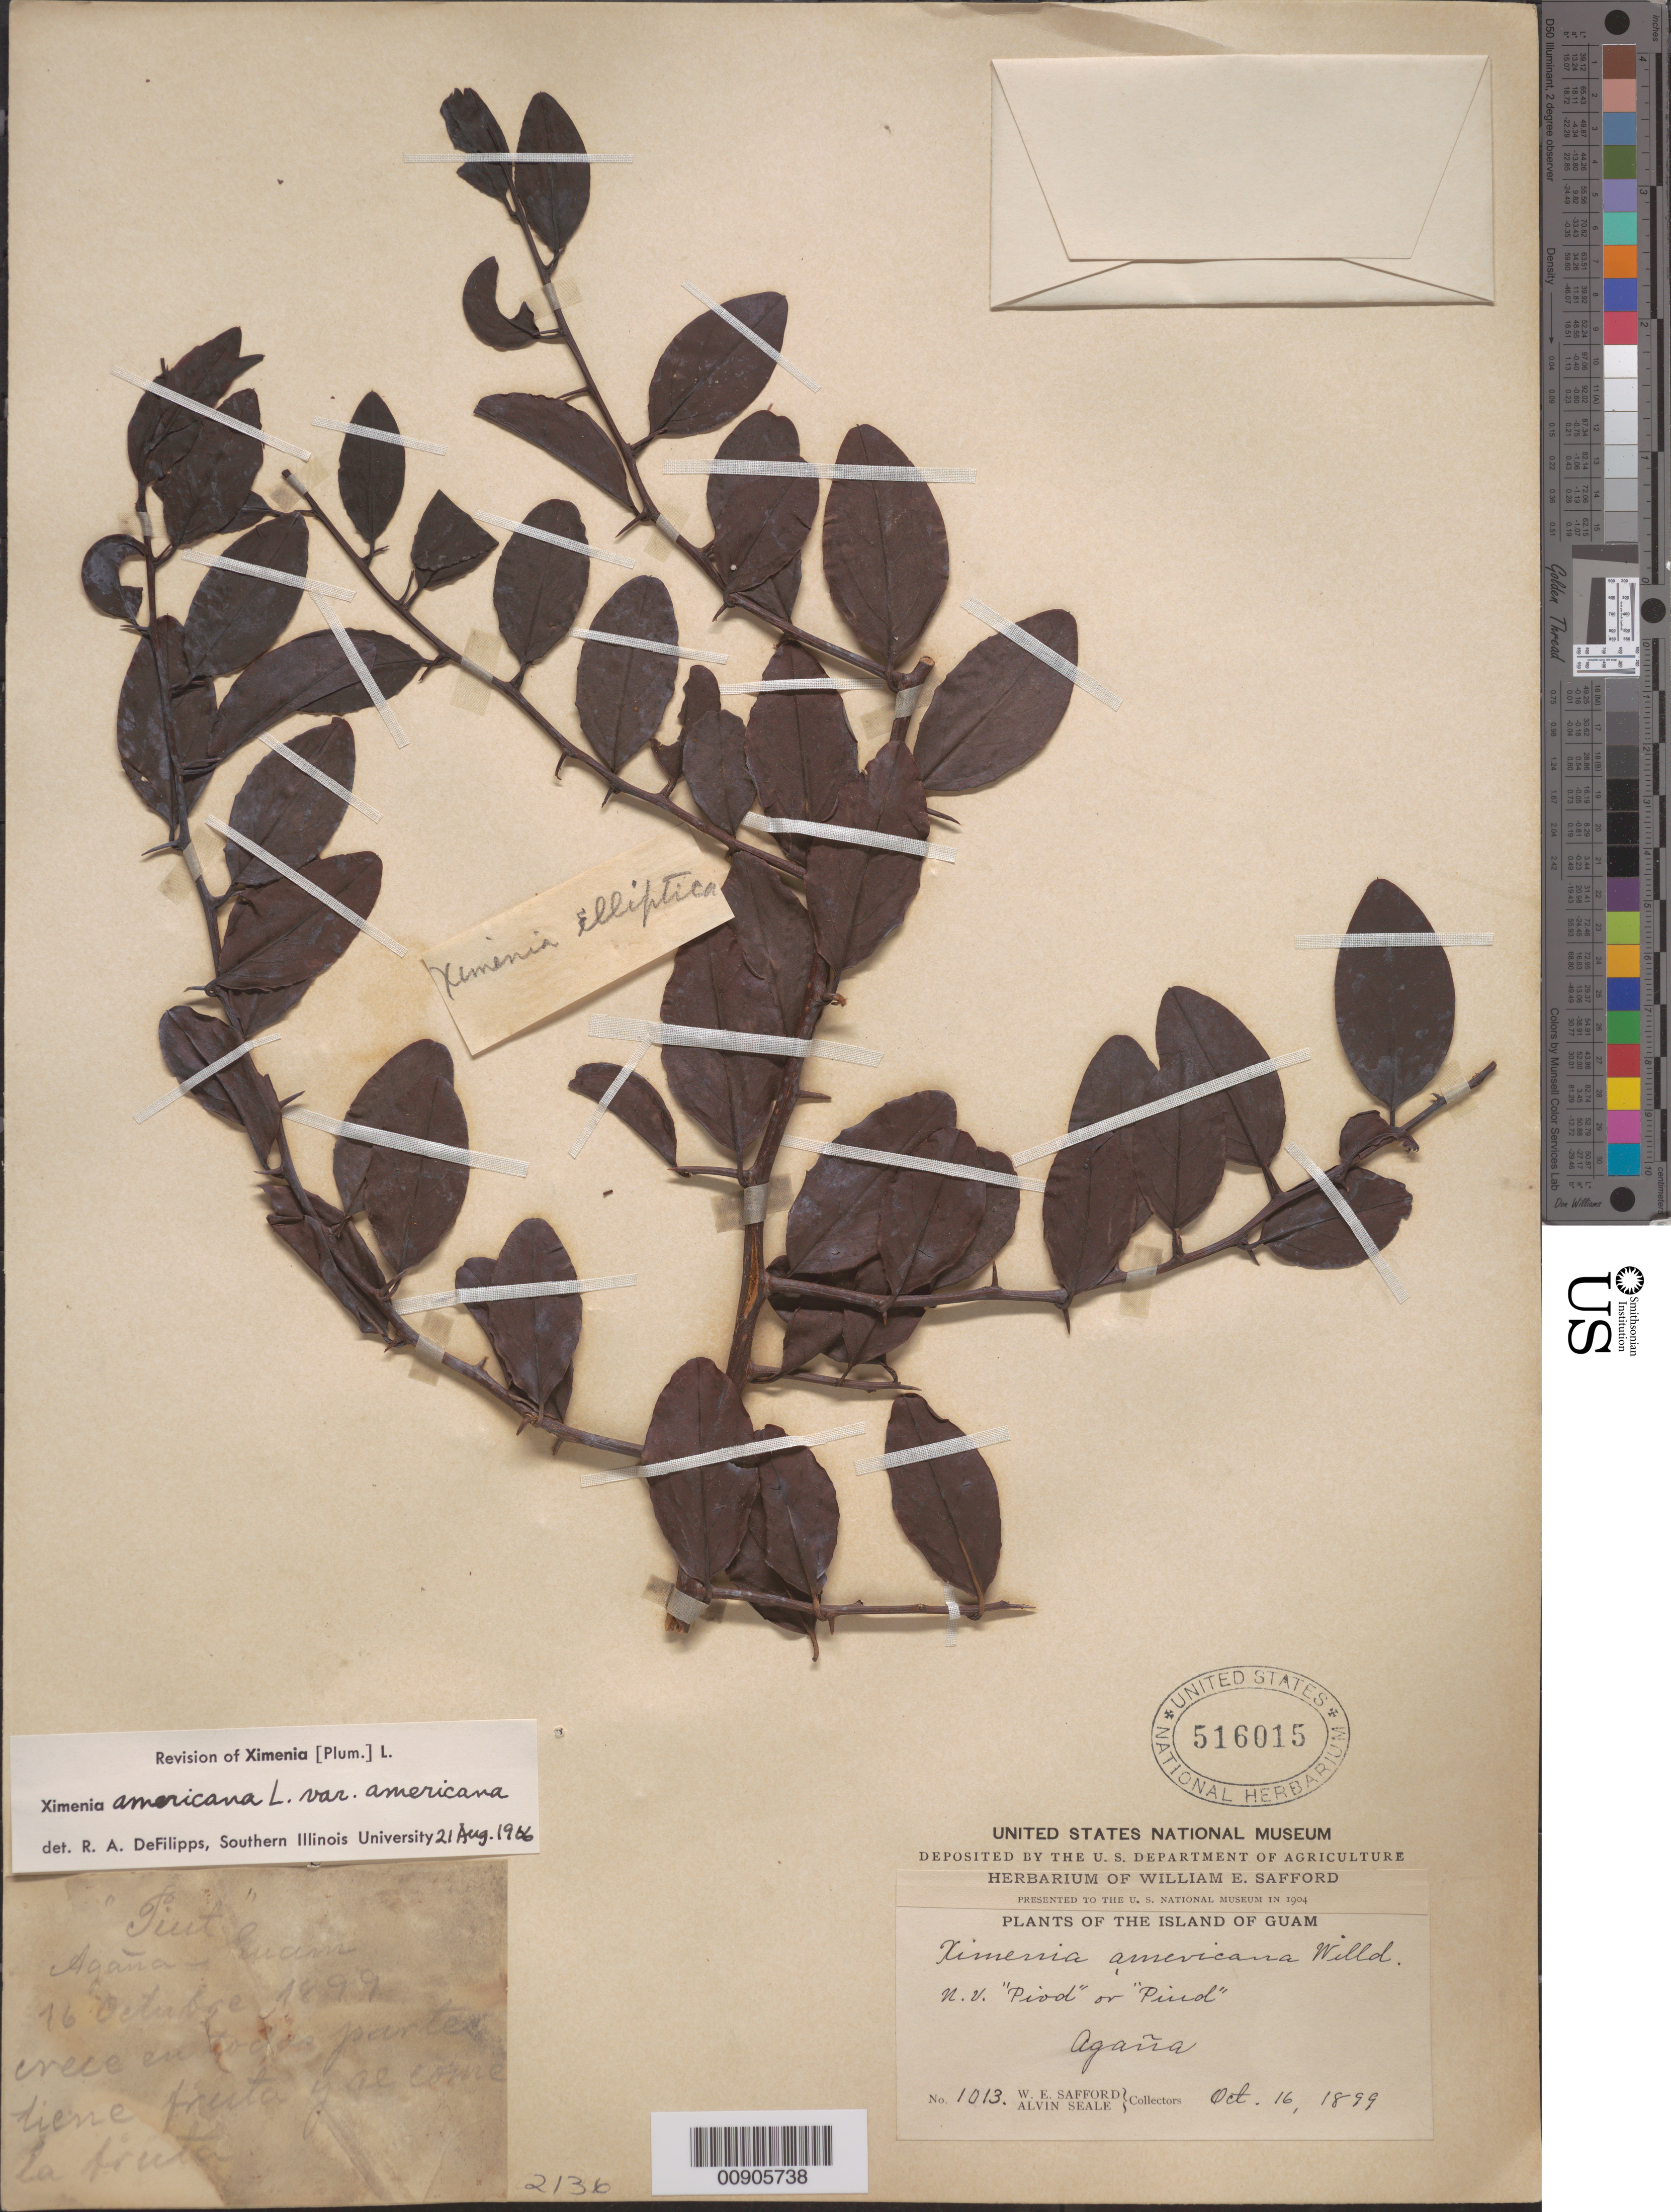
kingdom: Plantae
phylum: Tracheophyta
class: Magnoliopsida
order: Santalales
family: Ximeniaceae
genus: Ximenia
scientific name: Ximenia americana var. americana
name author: L.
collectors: W. E. Safford & A. Seale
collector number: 1013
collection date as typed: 16 Oct 1899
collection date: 1899-10-16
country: Guam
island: Guam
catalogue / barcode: US 516015